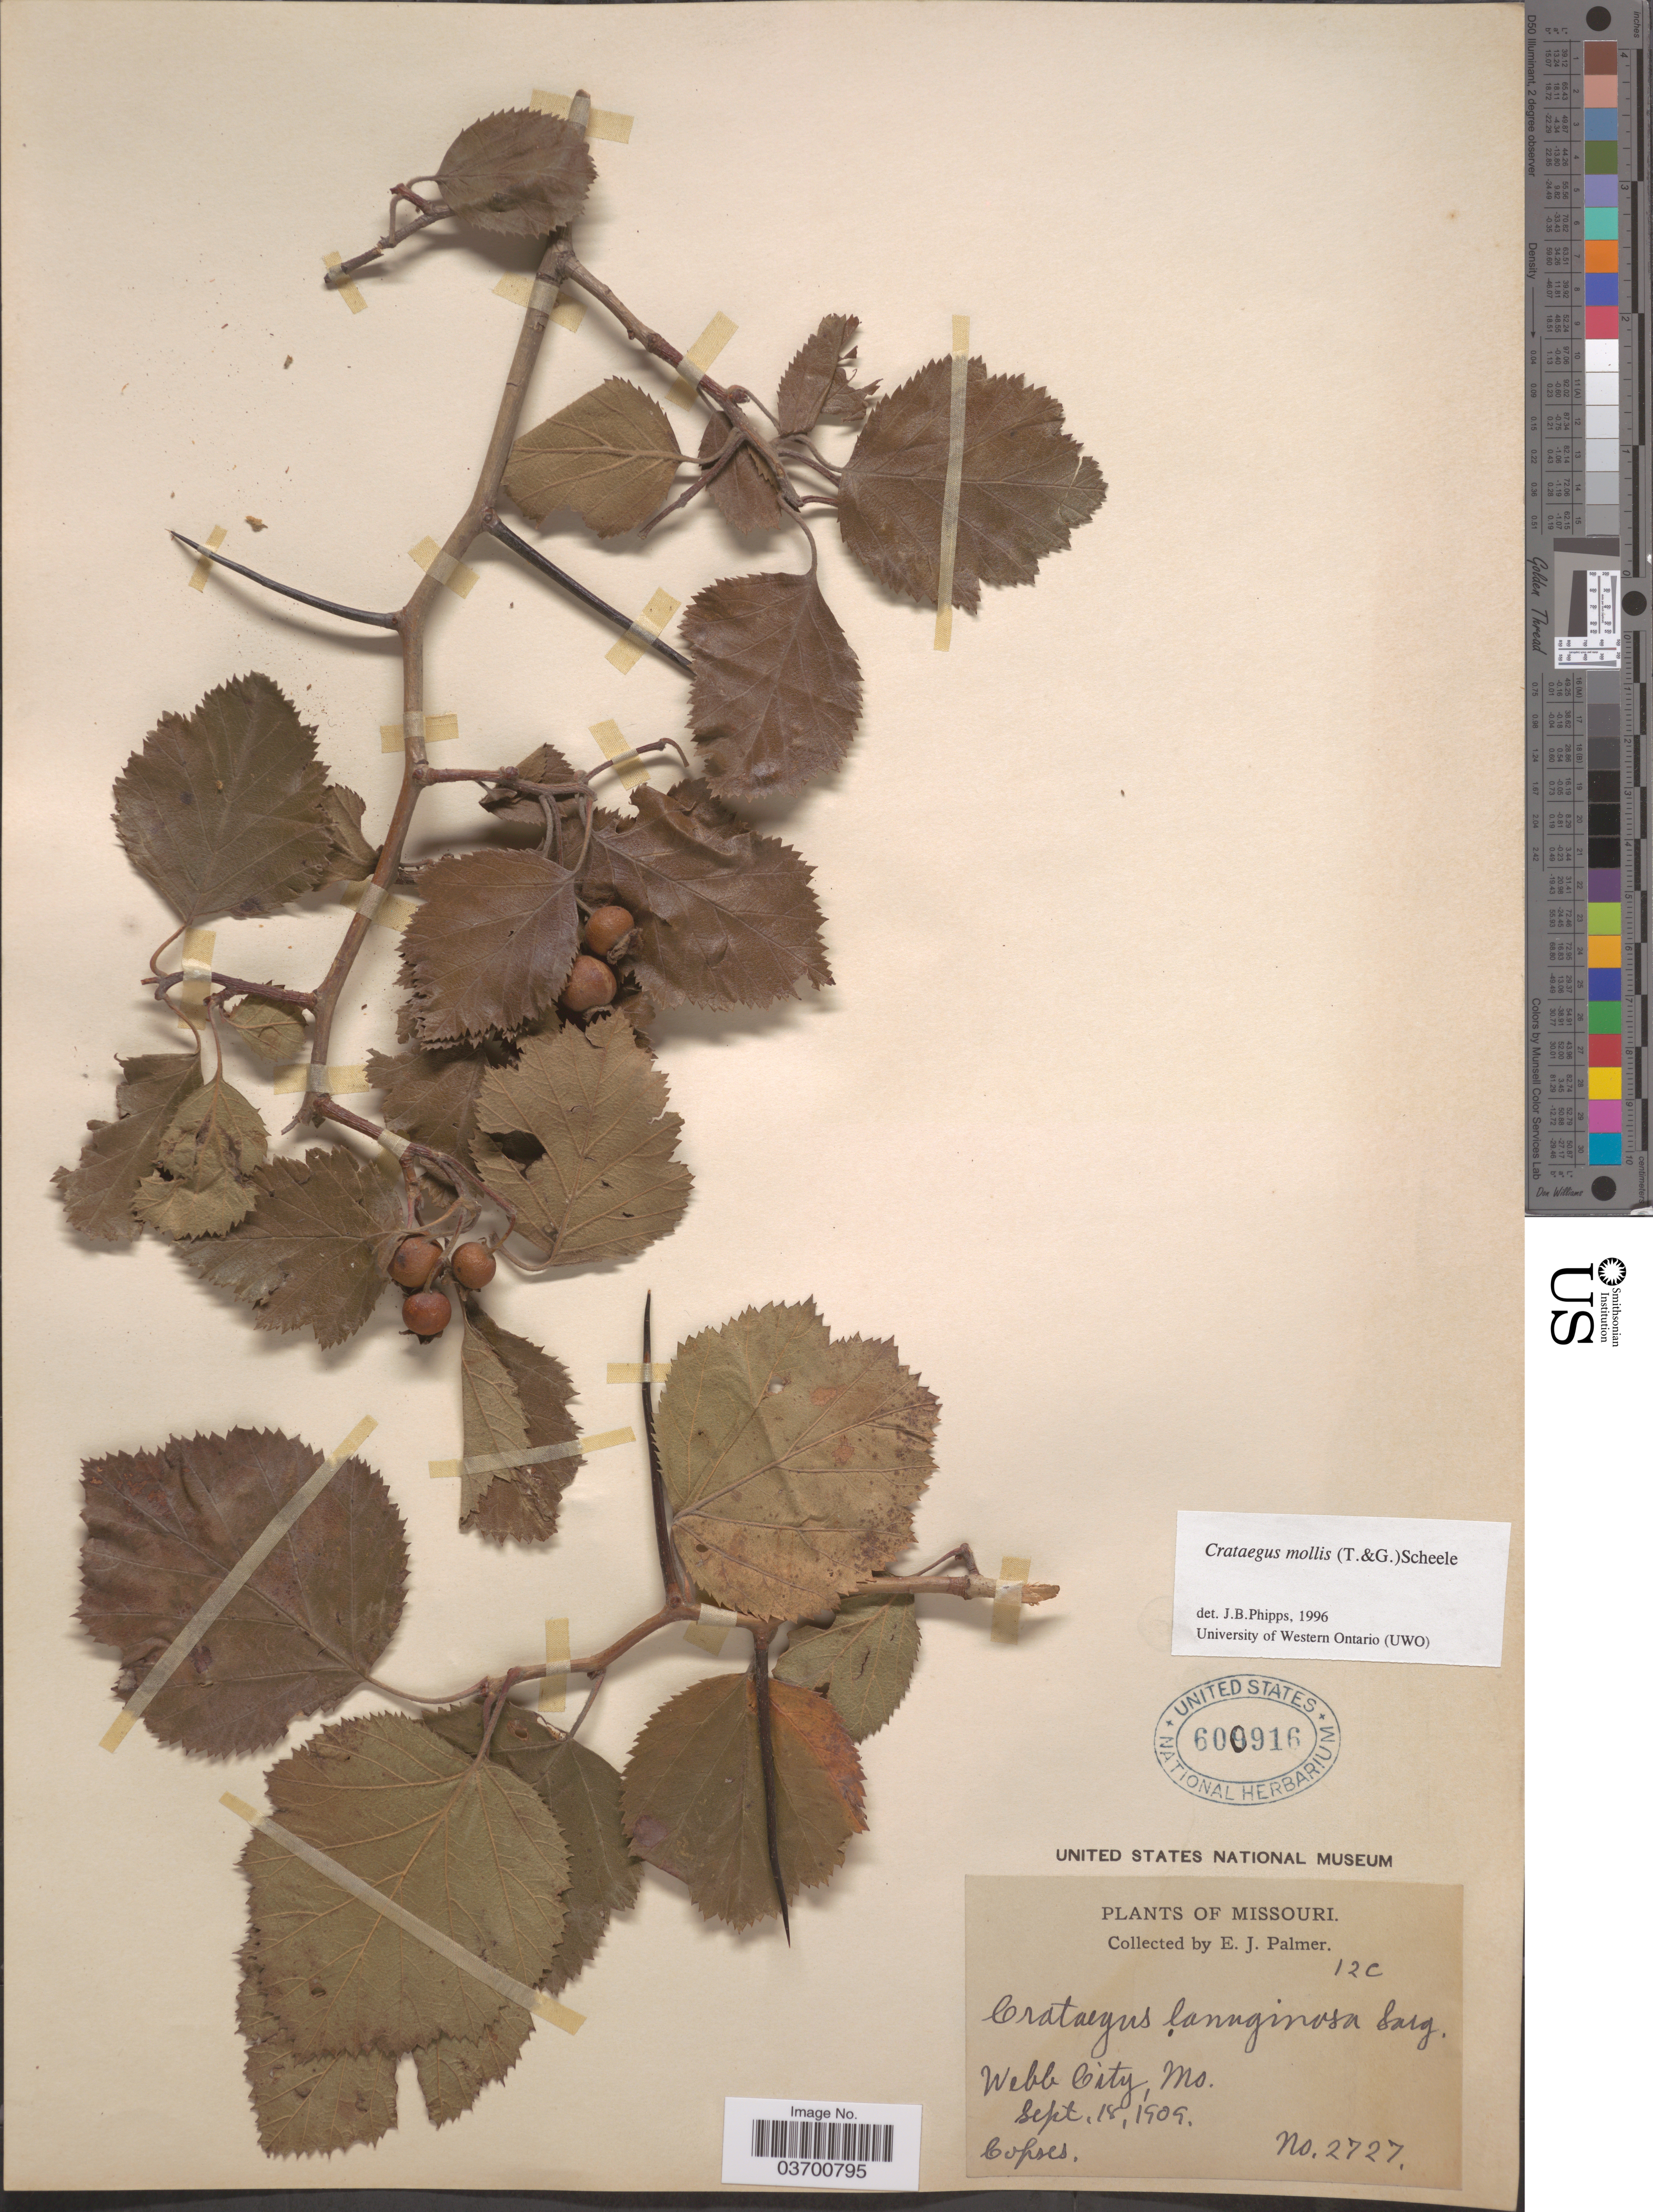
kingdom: Plantae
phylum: Tracheophyta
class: Magnoliopsida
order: Rosales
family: Rosaceae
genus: Crataegus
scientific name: Crataegus mollis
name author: (Torr. & A. Gray) Scheele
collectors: E. J. Palmer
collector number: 2727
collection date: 1909-09-18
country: United States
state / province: Missouri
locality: Webb City.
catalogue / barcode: US 600916